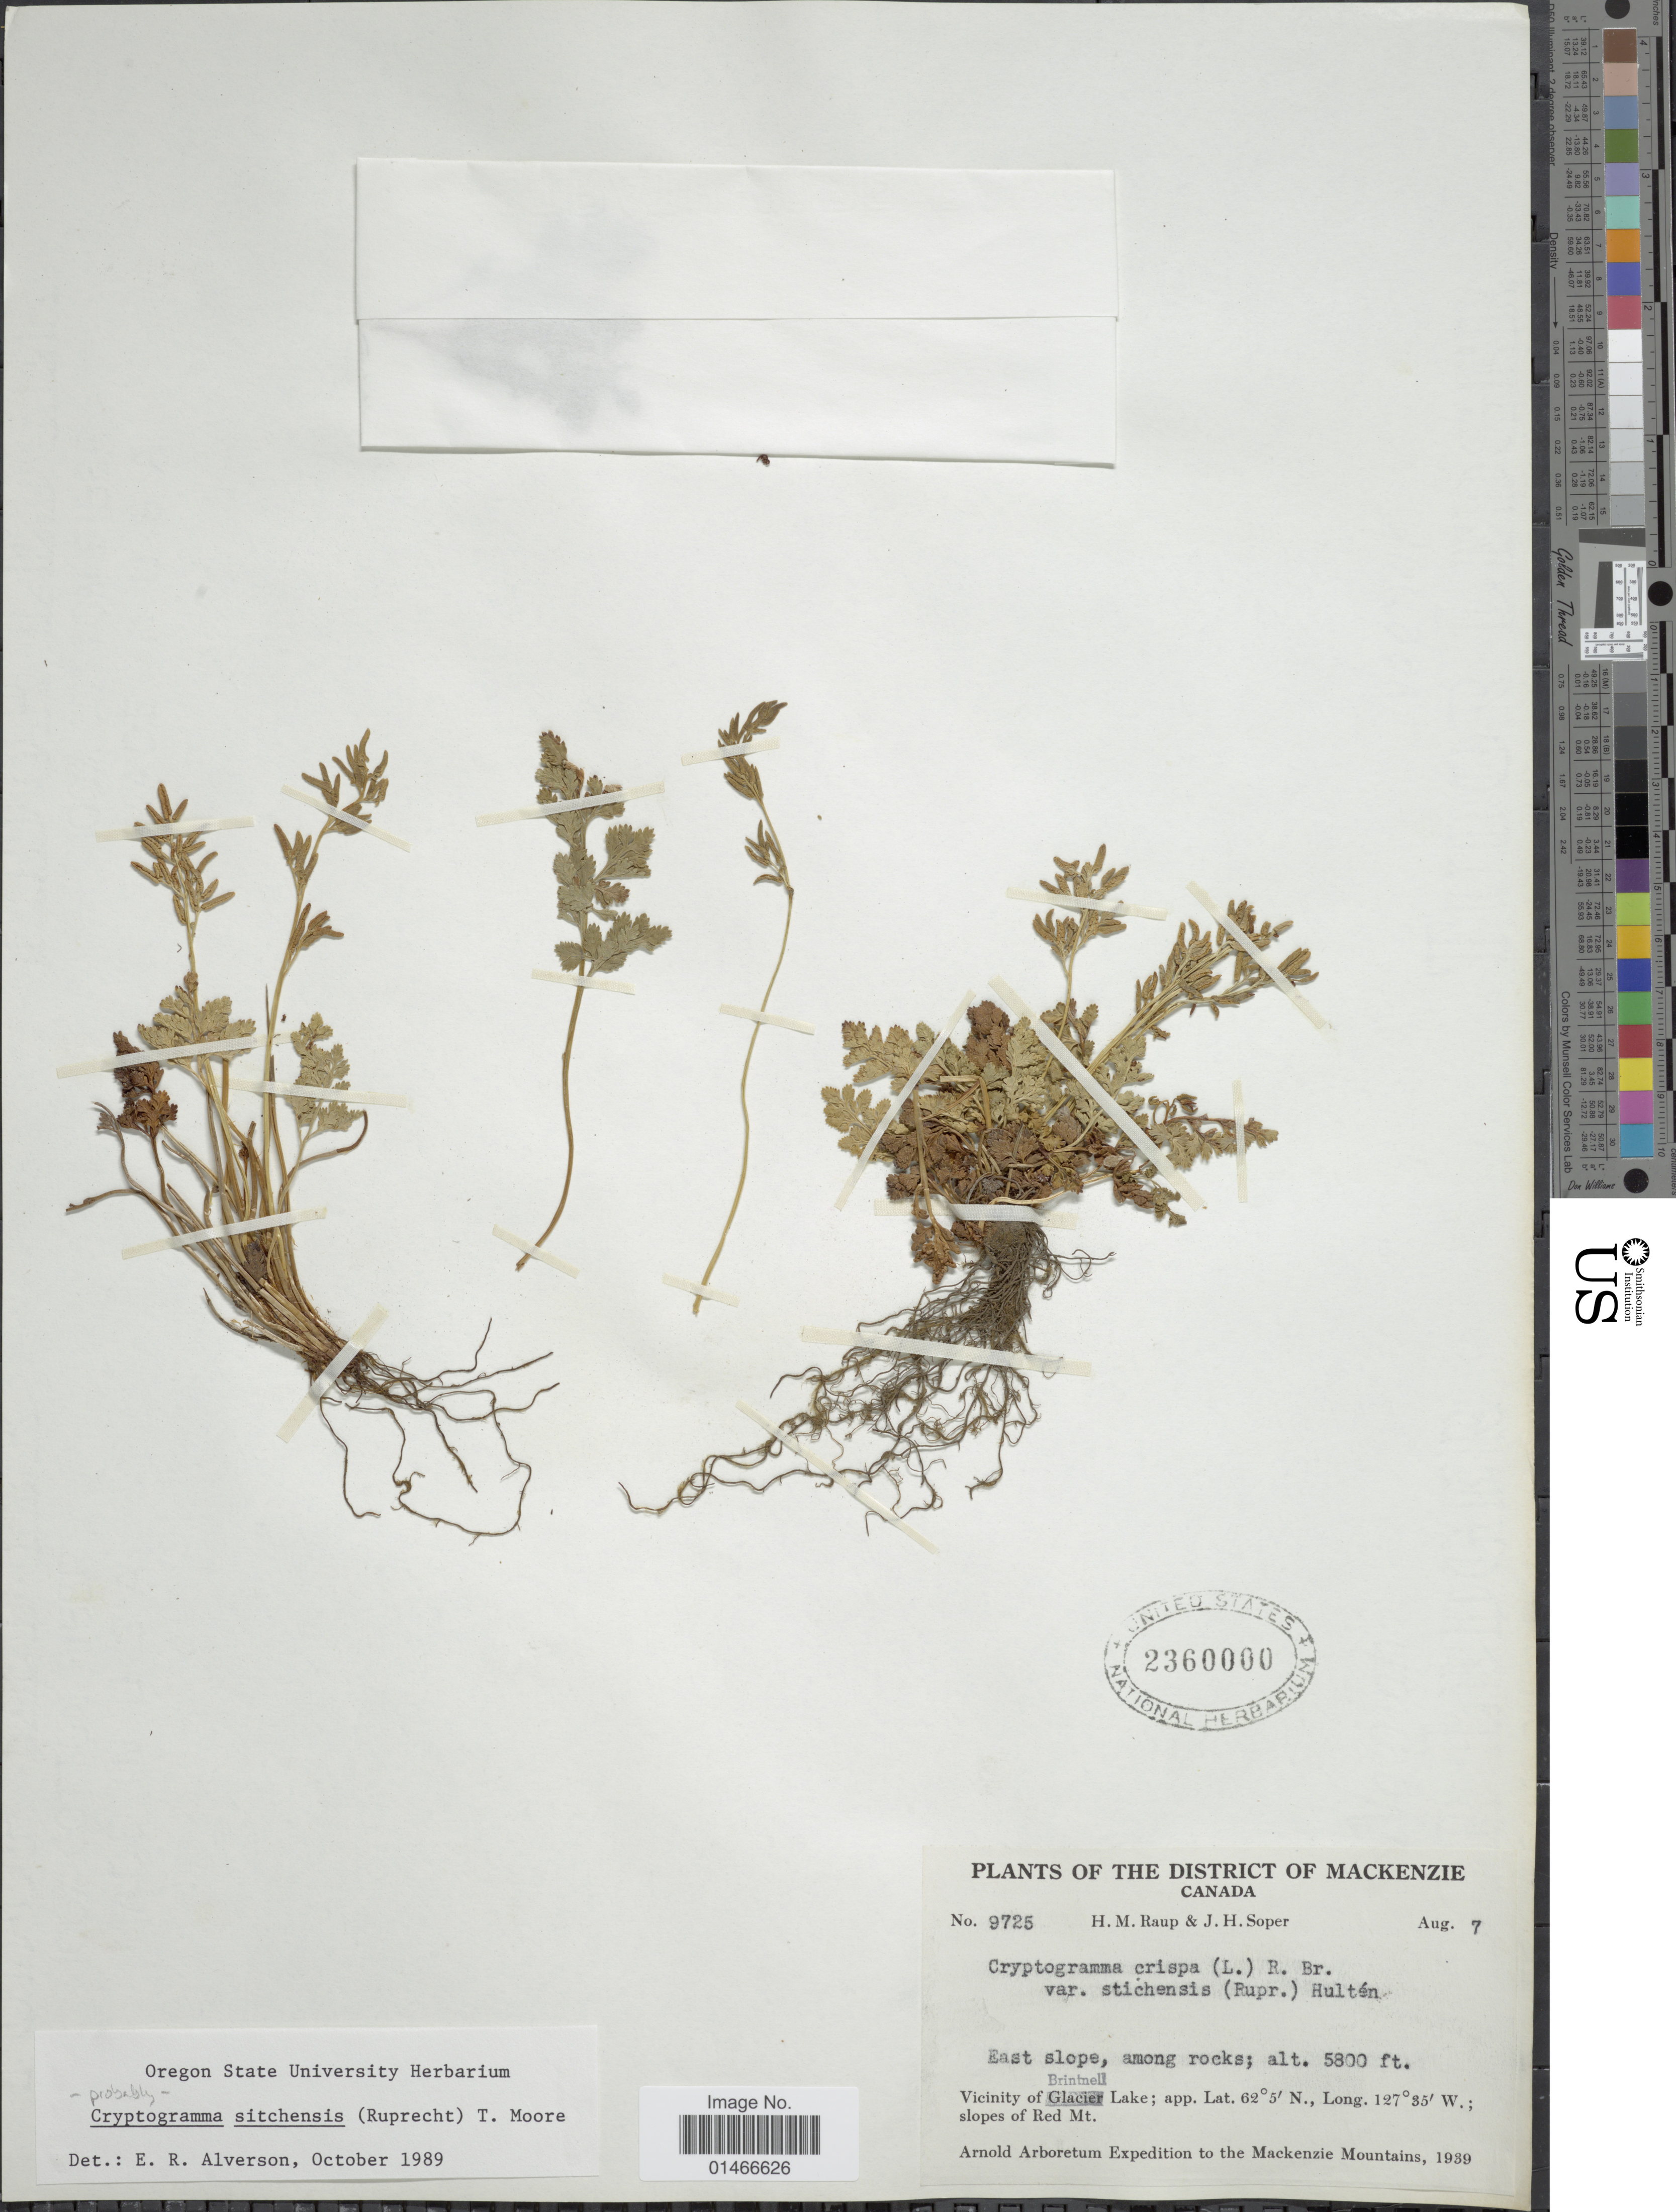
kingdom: Plantae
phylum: Tracheophyta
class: Polypodiopsida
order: Polypodiales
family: Pteridaceae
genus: Cryptogramma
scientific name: Cryptogramma sitchensis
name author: (Rupr.) T. Moore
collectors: H. Raup & J. H. Soper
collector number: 9725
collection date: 1939-08-07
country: Canada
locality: The District of Mackenzie. East slope, among rocks. Vicinity of Britnell Lake. Slopes of Red Mt.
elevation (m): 1768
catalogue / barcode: US 2360000